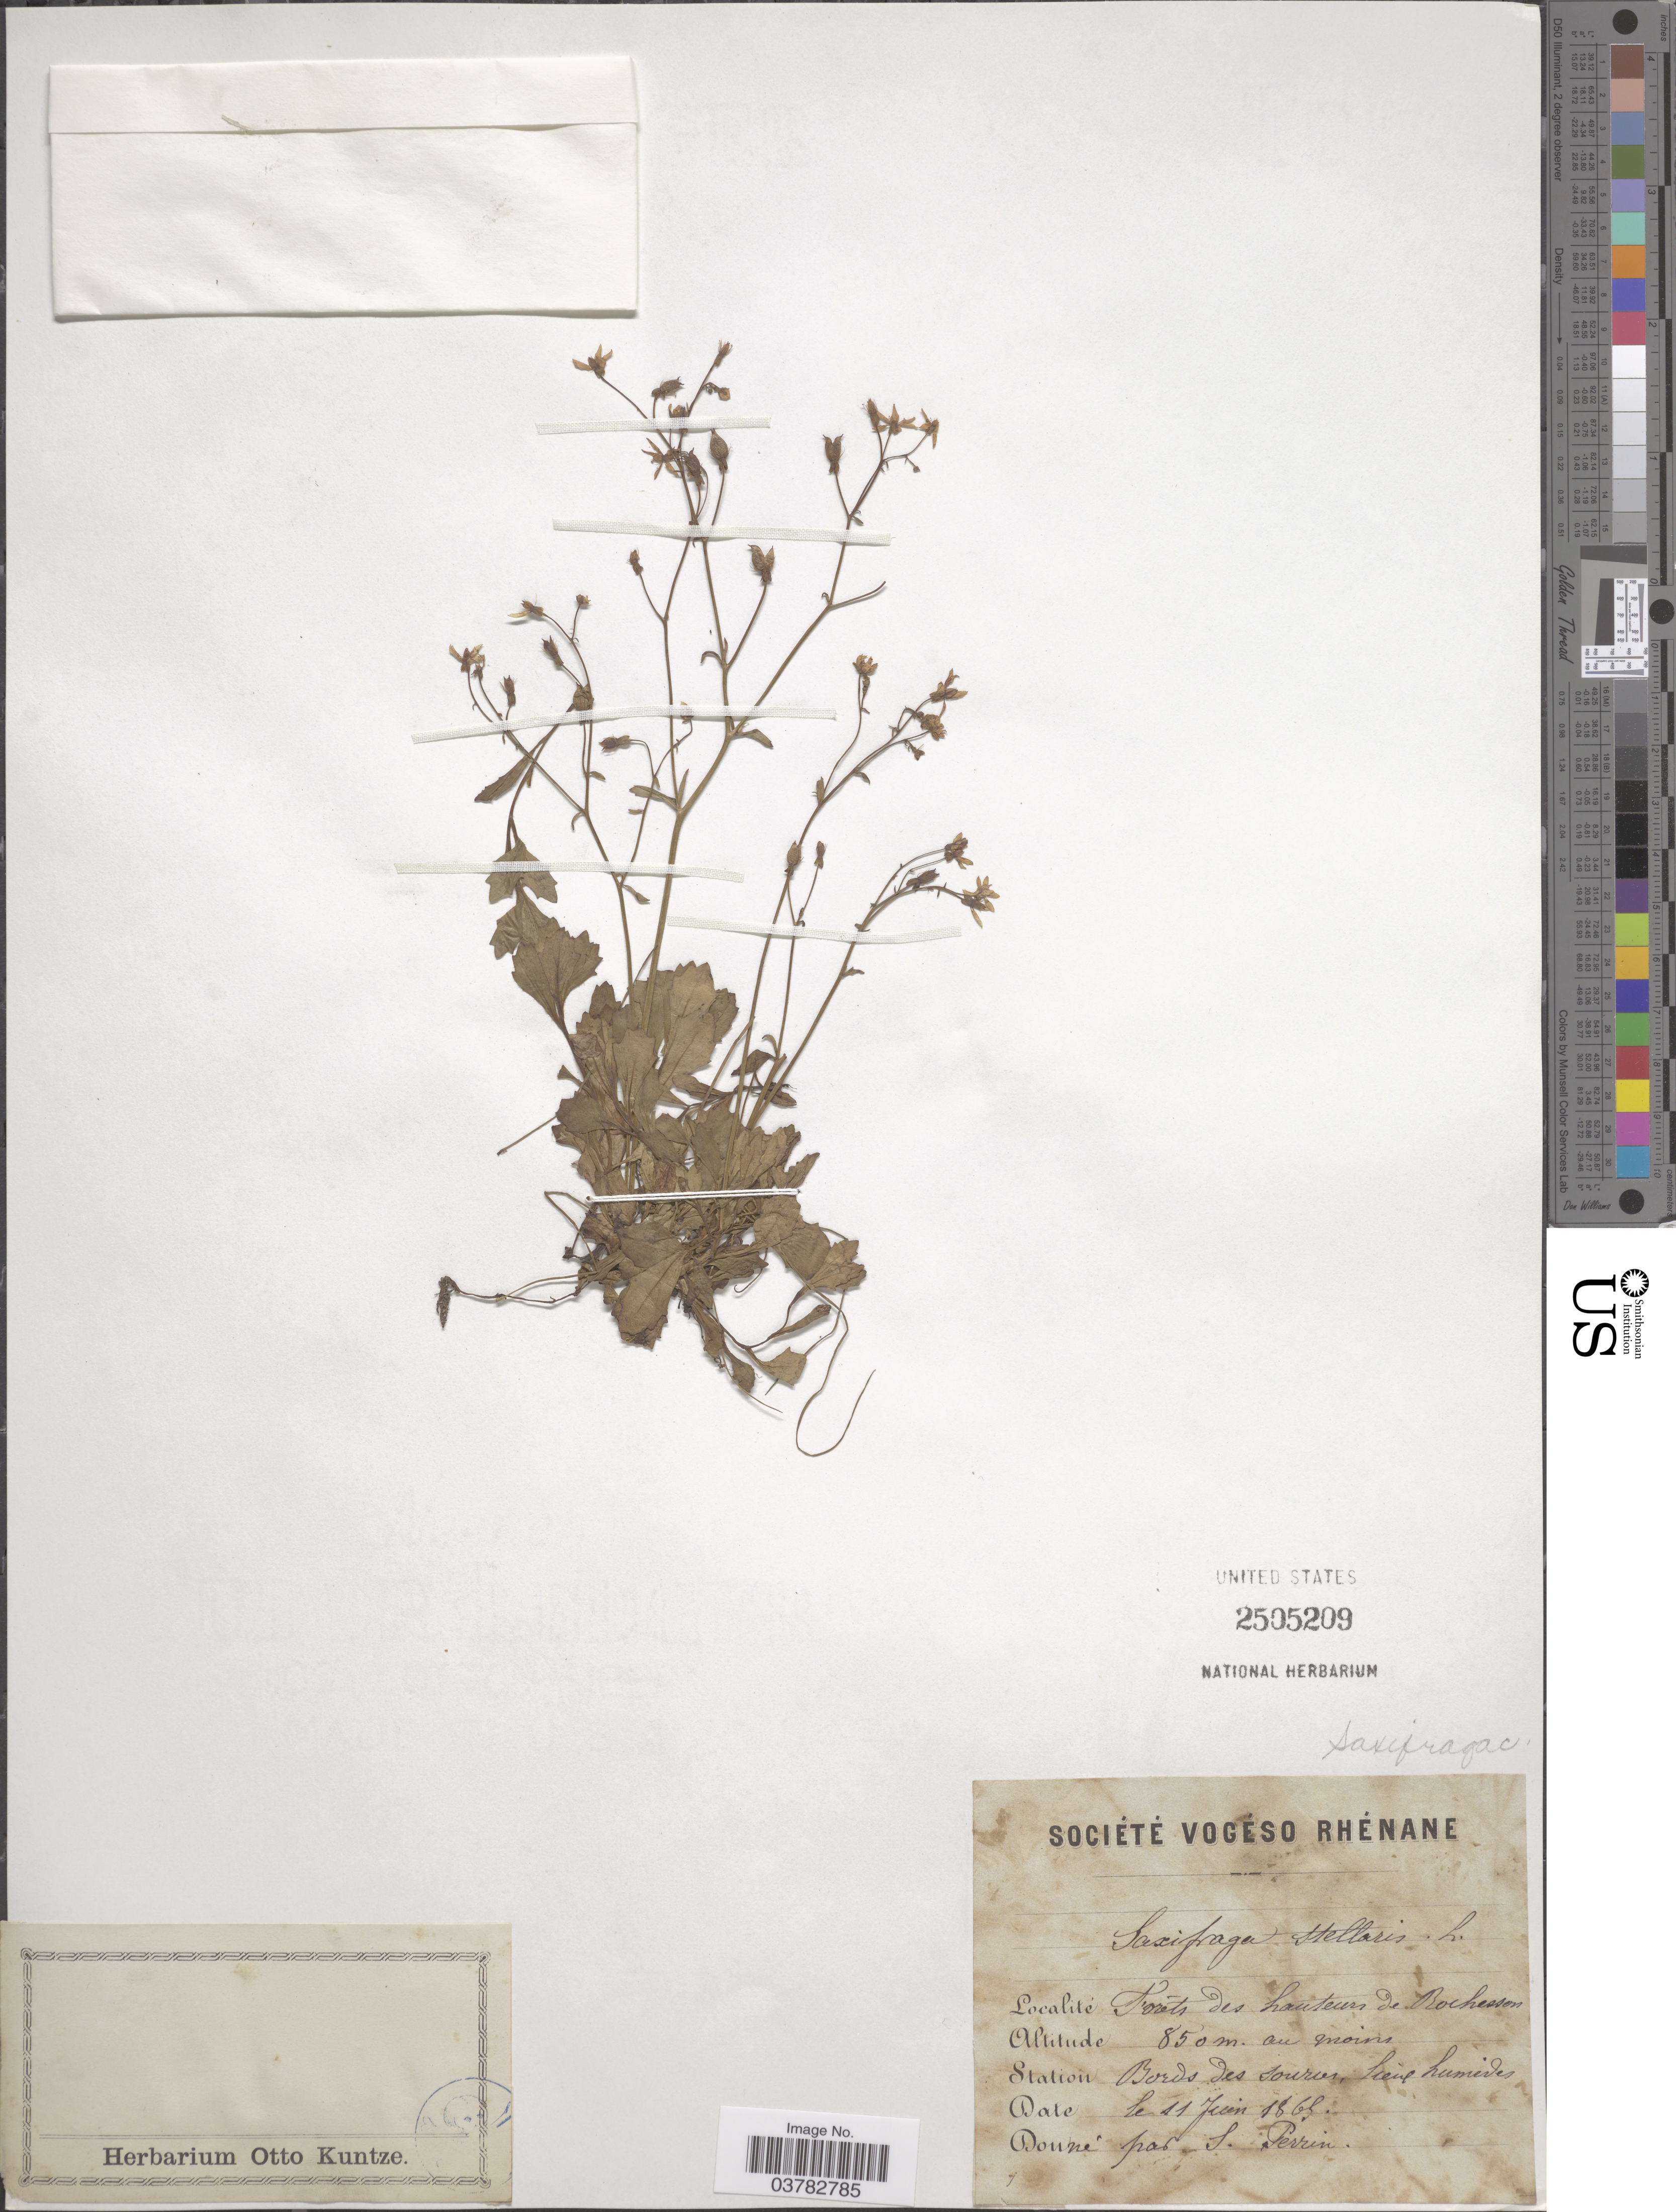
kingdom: Plantae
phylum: Tracheophyta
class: Magnoliopsida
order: Saxifragales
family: Saxifragaceae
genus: Micranthes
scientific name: Micranthes stellaris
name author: (L.) Galasso et al.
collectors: S. Perrin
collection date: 1865-06-11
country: France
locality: Société Vogéso Rhénane. Forêts des hauteurs de Rochesson.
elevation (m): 850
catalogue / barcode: US 2505209